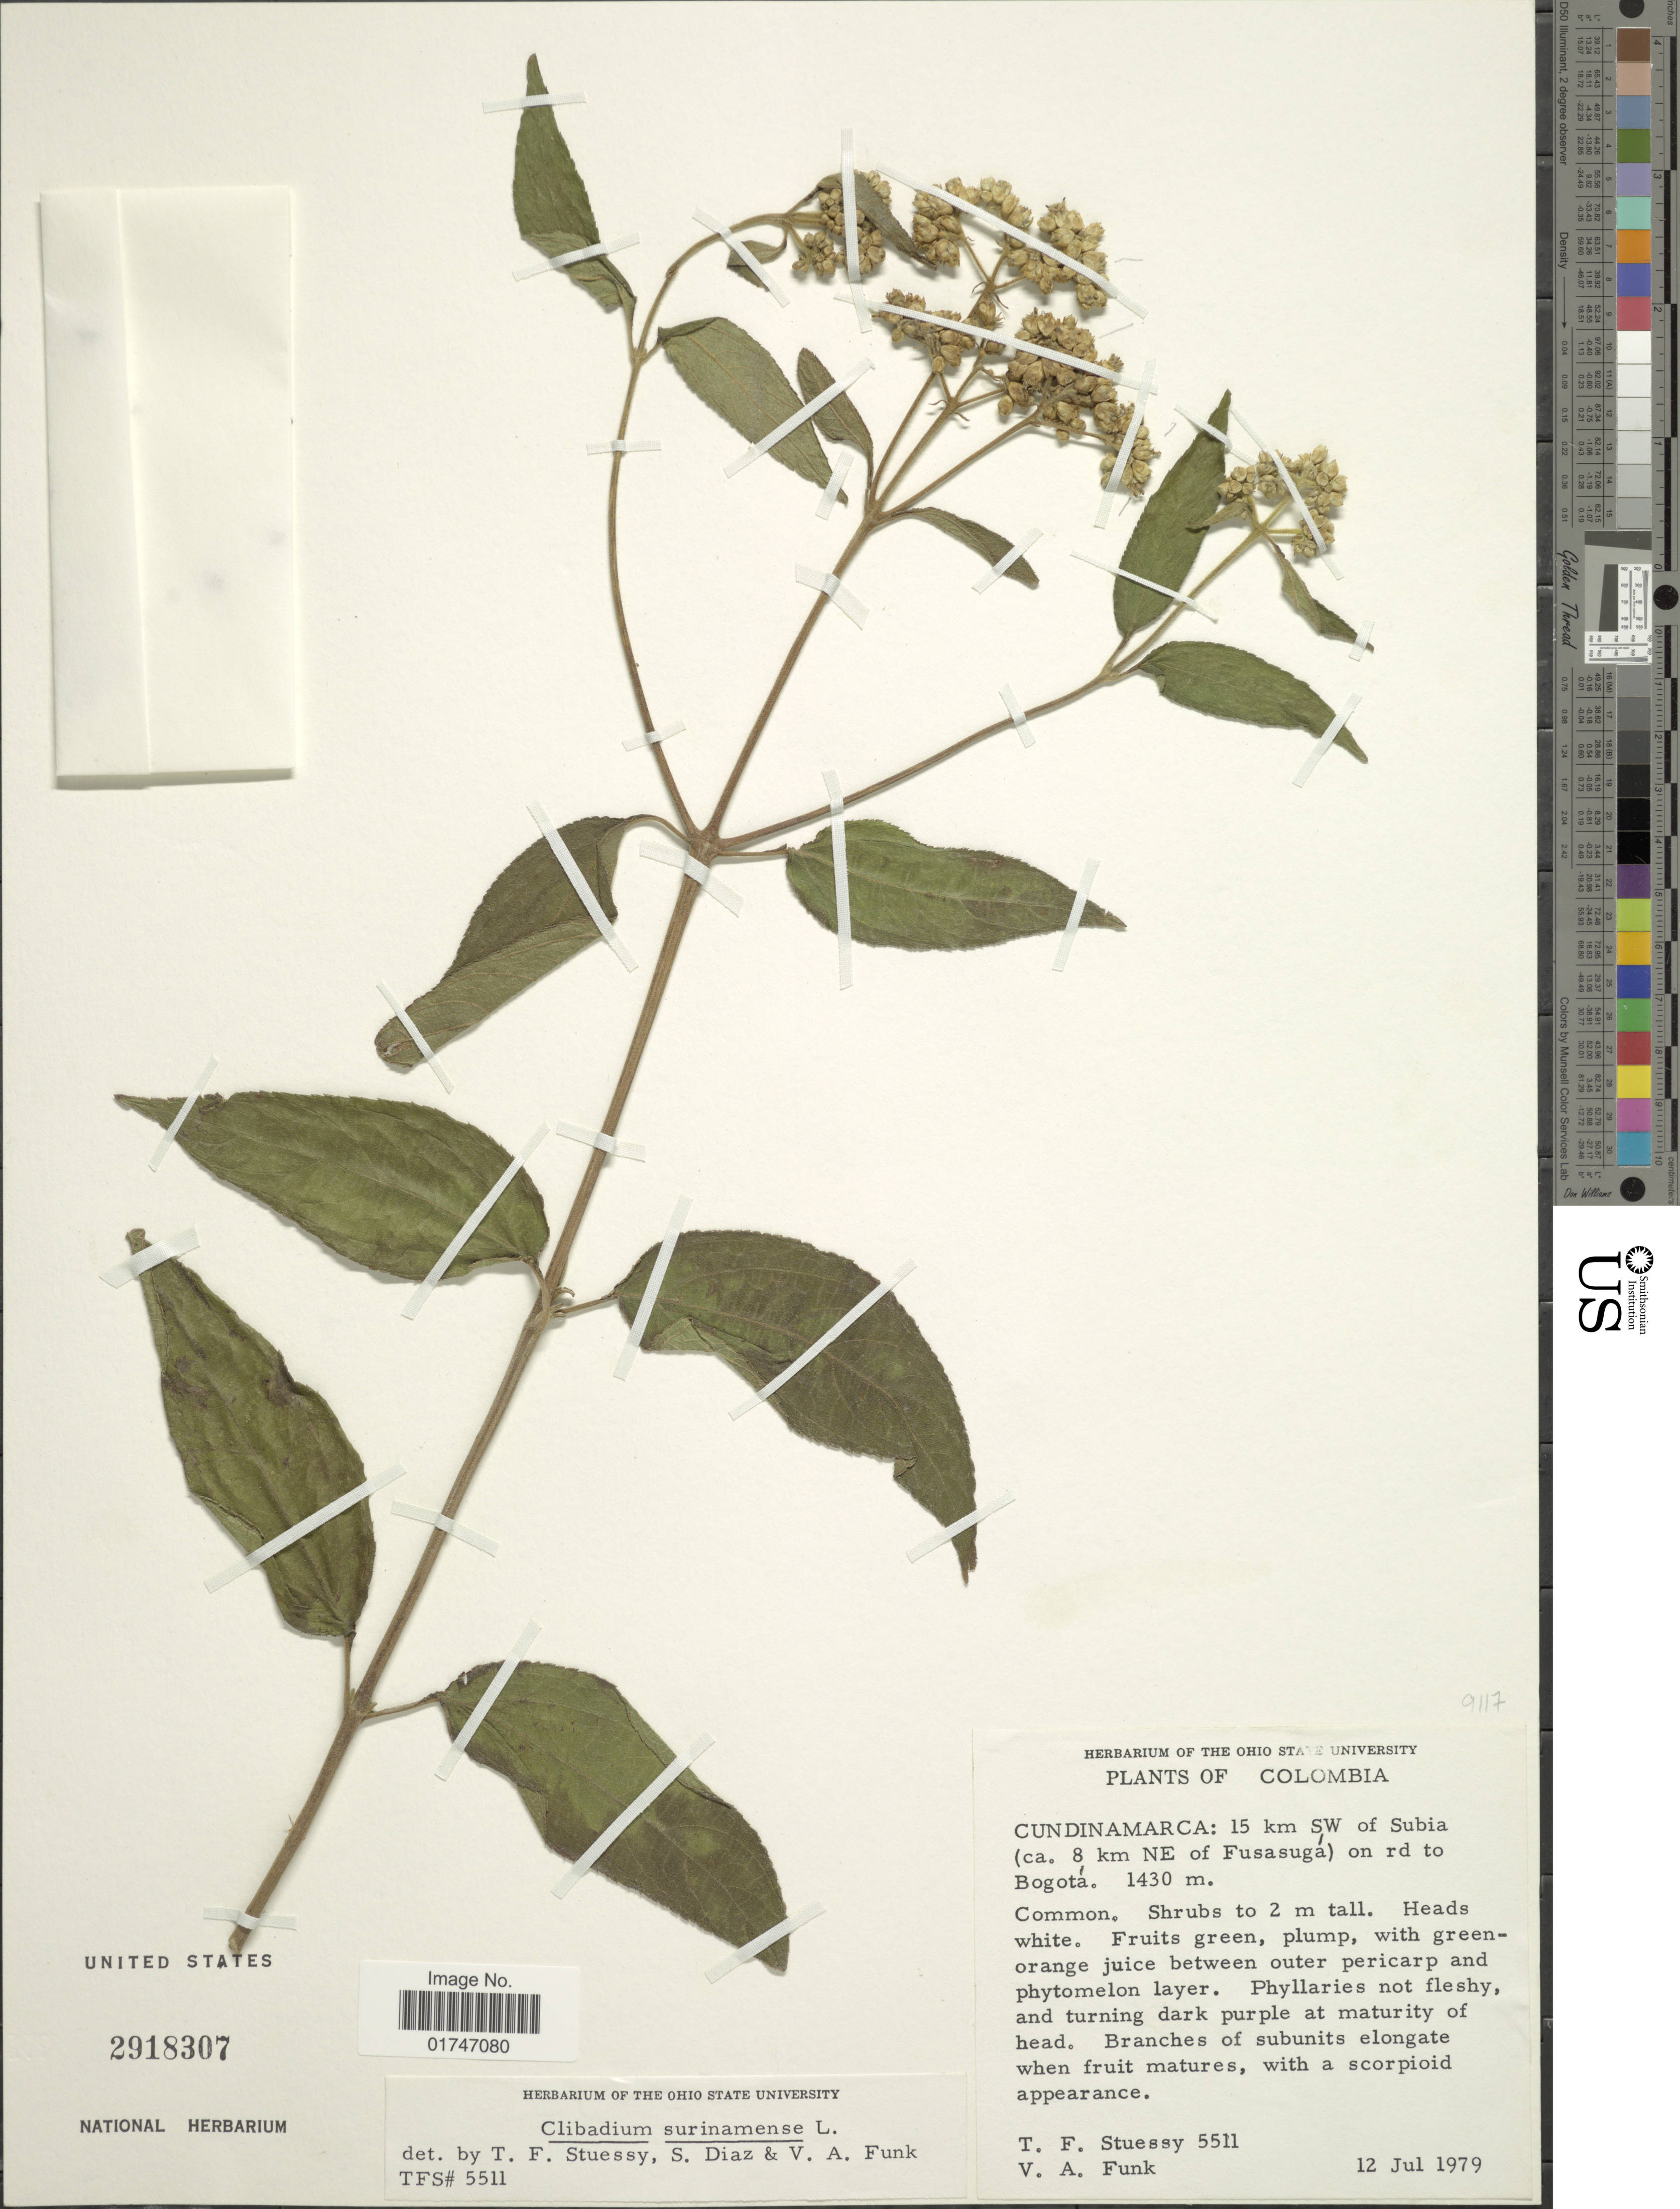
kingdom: Plantae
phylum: Tracheophyta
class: Magnoliopsida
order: Asterales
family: Asteraceae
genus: Clibadium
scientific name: Clibadium surinamense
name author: L.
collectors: T. Stuessy & V. Funk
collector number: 5511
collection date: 1979-07-12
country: Colombia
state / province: Cundinamarca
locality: Cundinamarca: 15 km SW of Subia (ca. 8 km NE of Fusasugá) on rd to Bogotá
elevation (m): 1430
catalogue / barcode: US 2918307